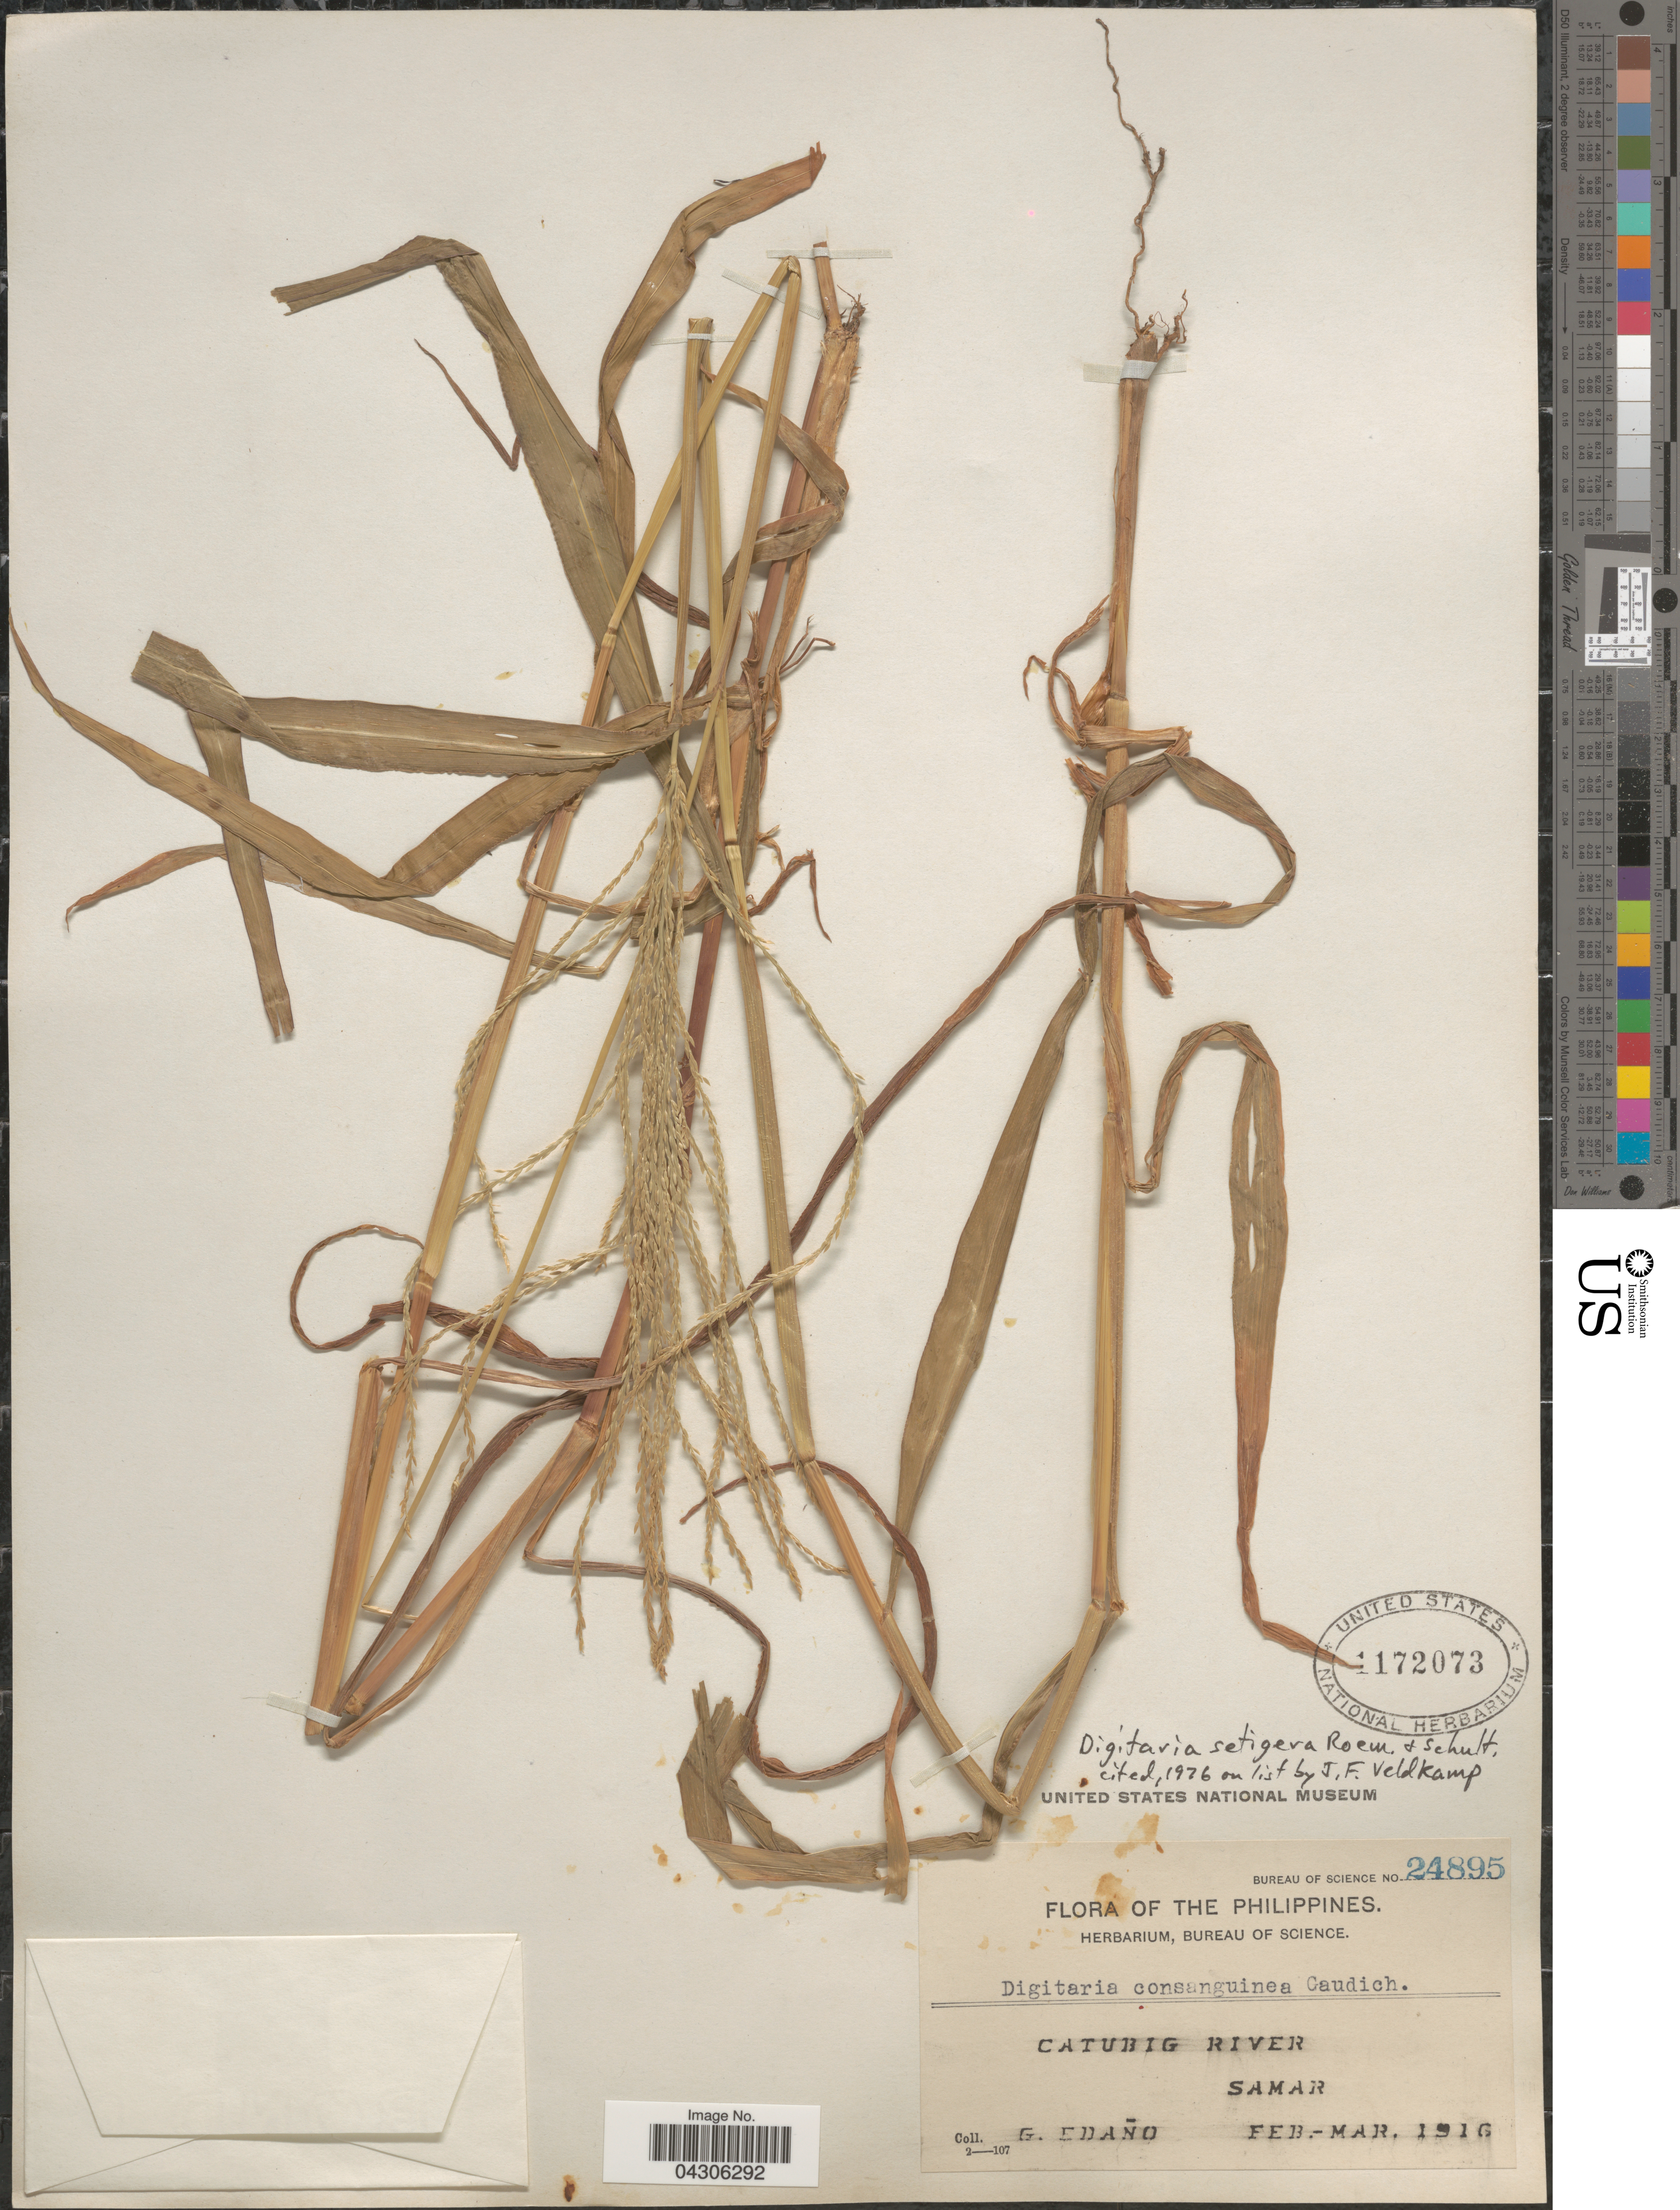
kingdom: Plantae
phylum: Tracheophyta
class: Liliopsida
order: Poales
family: Poaceae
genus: Digitaria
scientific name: Digitaria setigera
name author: Roth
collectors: G. Edaño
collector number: Bureau of Science 24895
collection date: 1916-02/1916-03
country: Philippines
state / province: Eastern Visayas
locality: Catubig River. Samar.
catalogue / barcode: US 1172073